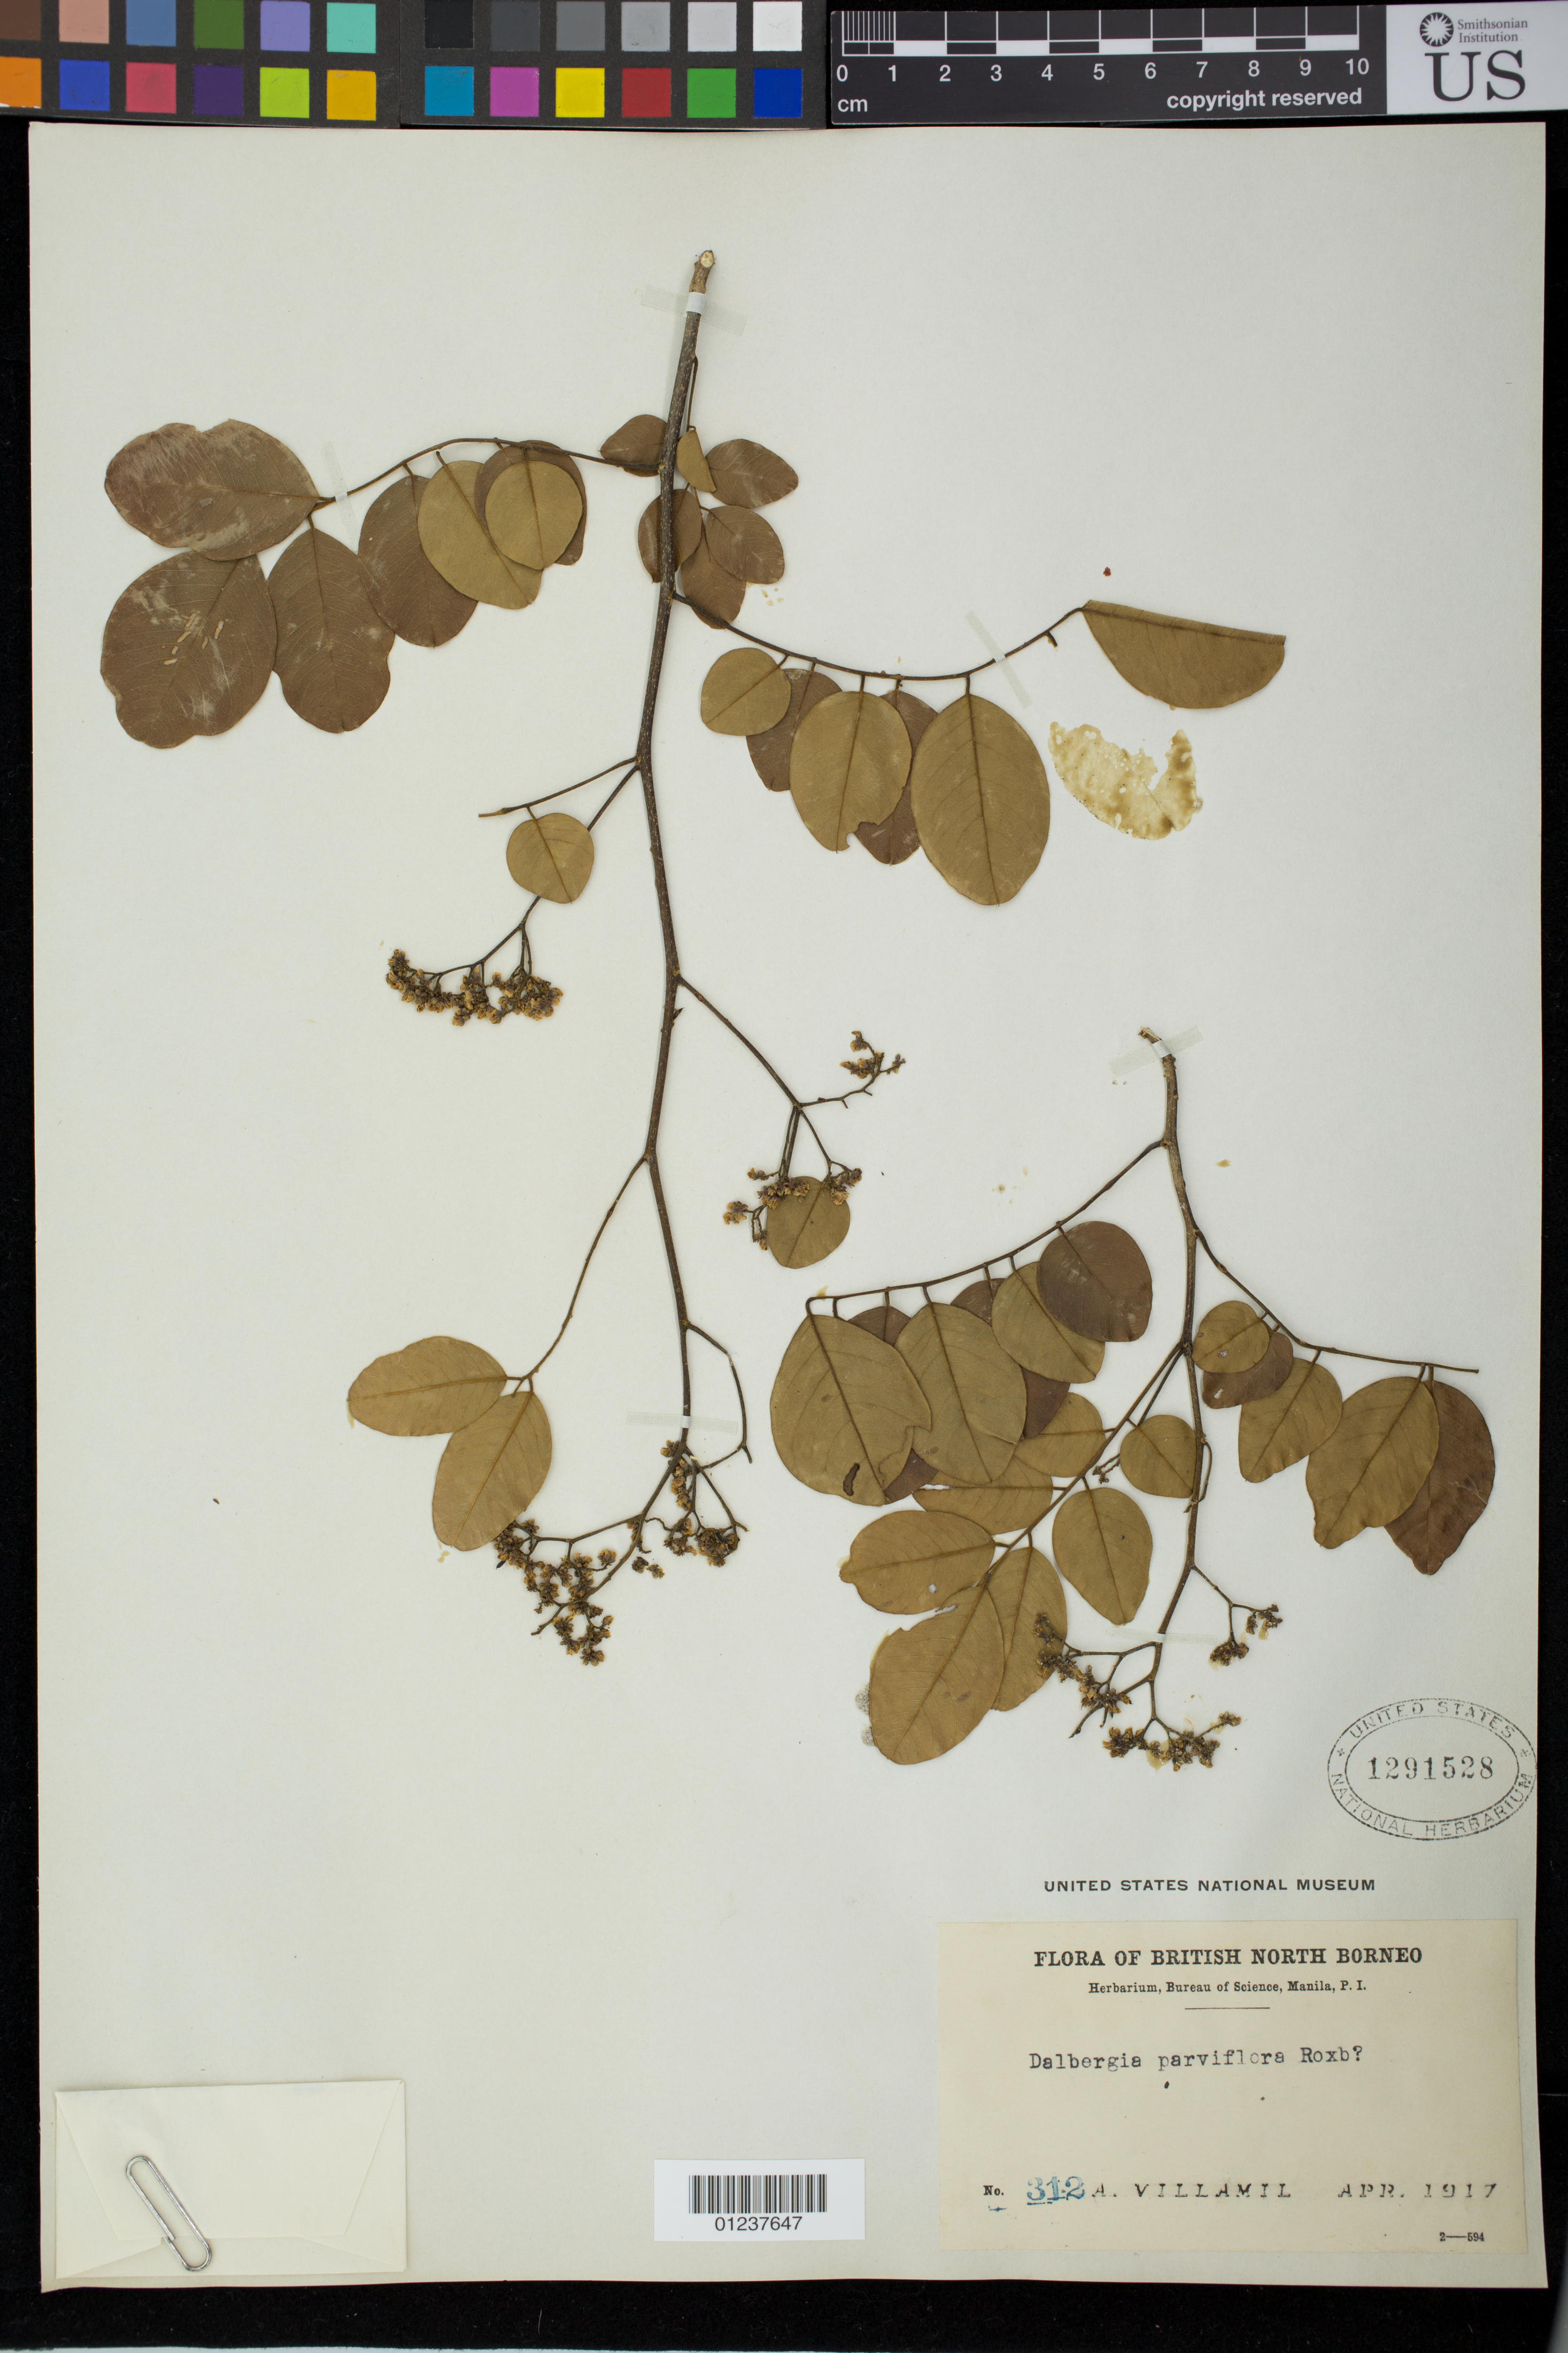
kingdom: Plantae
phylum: Tracheophyta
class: Magnoliopsida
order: Fabales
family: Fabaceae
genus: Dalbergia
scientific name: Dalbergia parviflora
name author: Roxb.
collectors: A. Villamil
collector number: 312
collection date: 1917-04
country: Malaysia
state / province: Sabah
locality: British North Borneo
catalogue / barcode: US 1291528